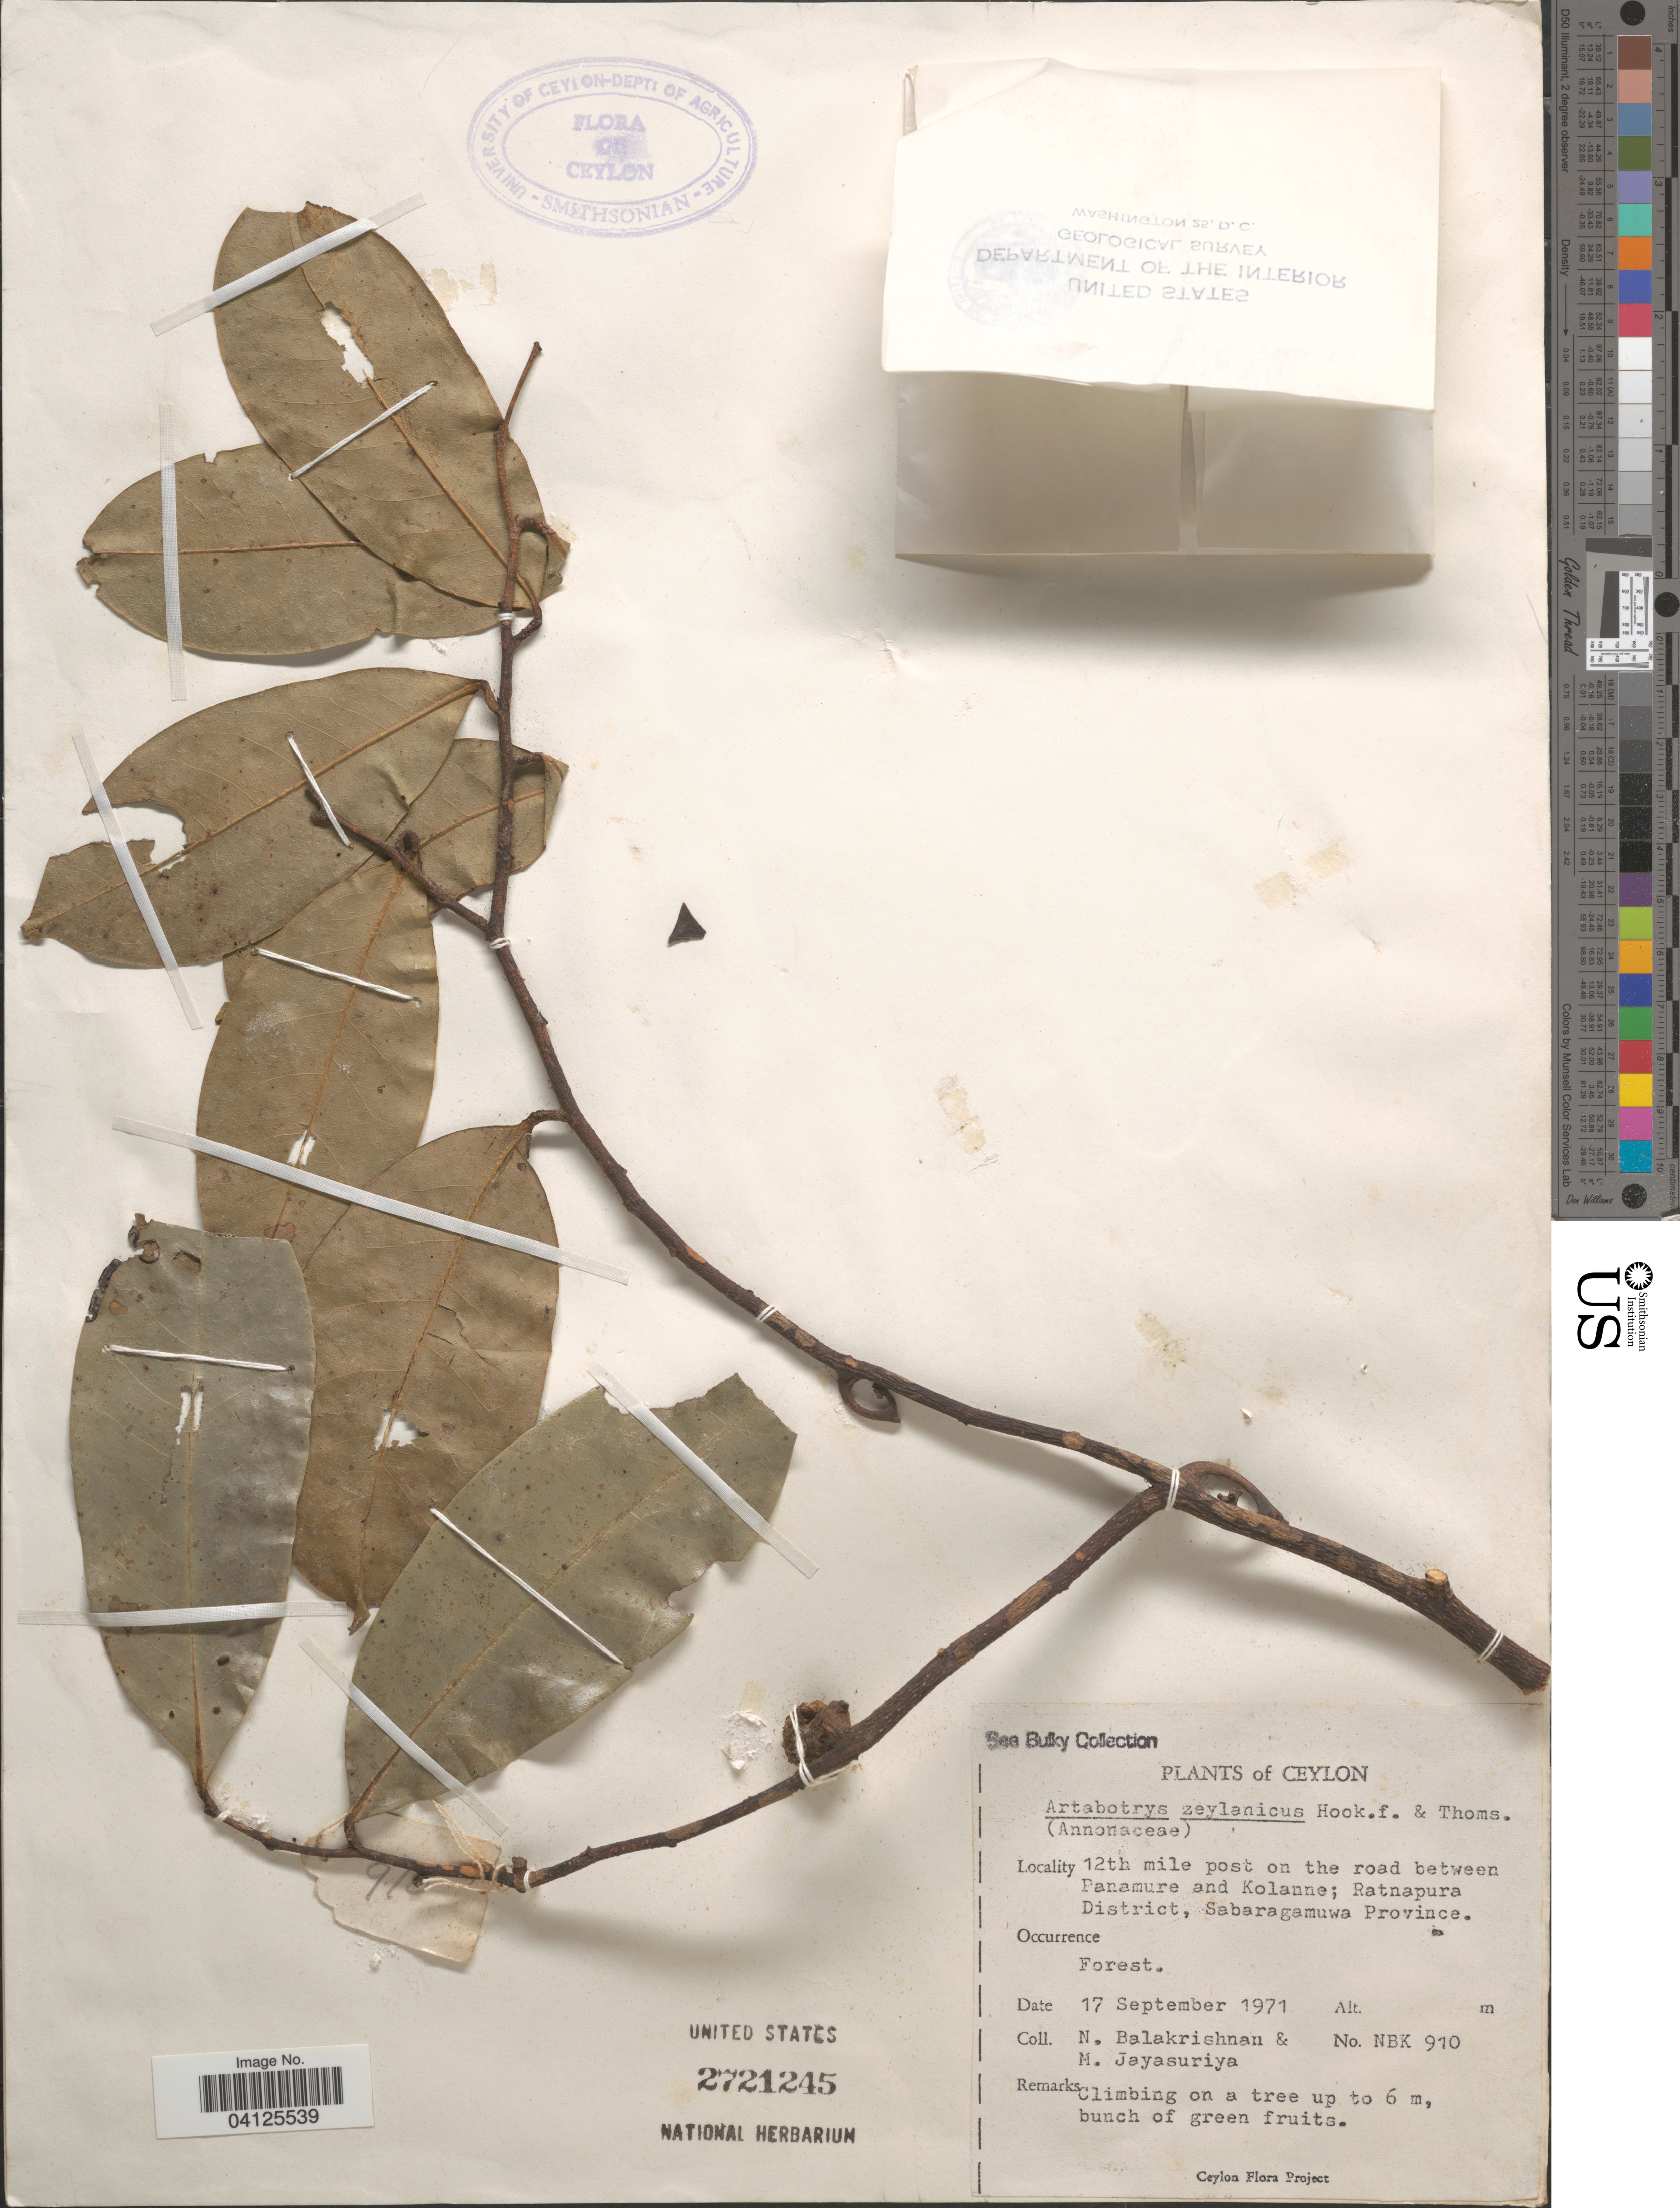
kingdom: Plantae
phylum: Tracheophyta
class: Magnoliopsida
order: Magnoliales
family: Annonaceae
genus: Artabotrys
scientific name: Artabotrys zeylanicus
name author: Hook. f. & Thomson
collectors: N. Balakrishnan & M. Jayasuriya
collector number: NBK910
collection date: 1971-09-17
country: Sri Lanka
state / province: Sabaragamuwa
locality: Ceylon. 12th mile post on the road between Panamure and Kolanne; Ratnapura District.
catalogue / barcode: US 2721245